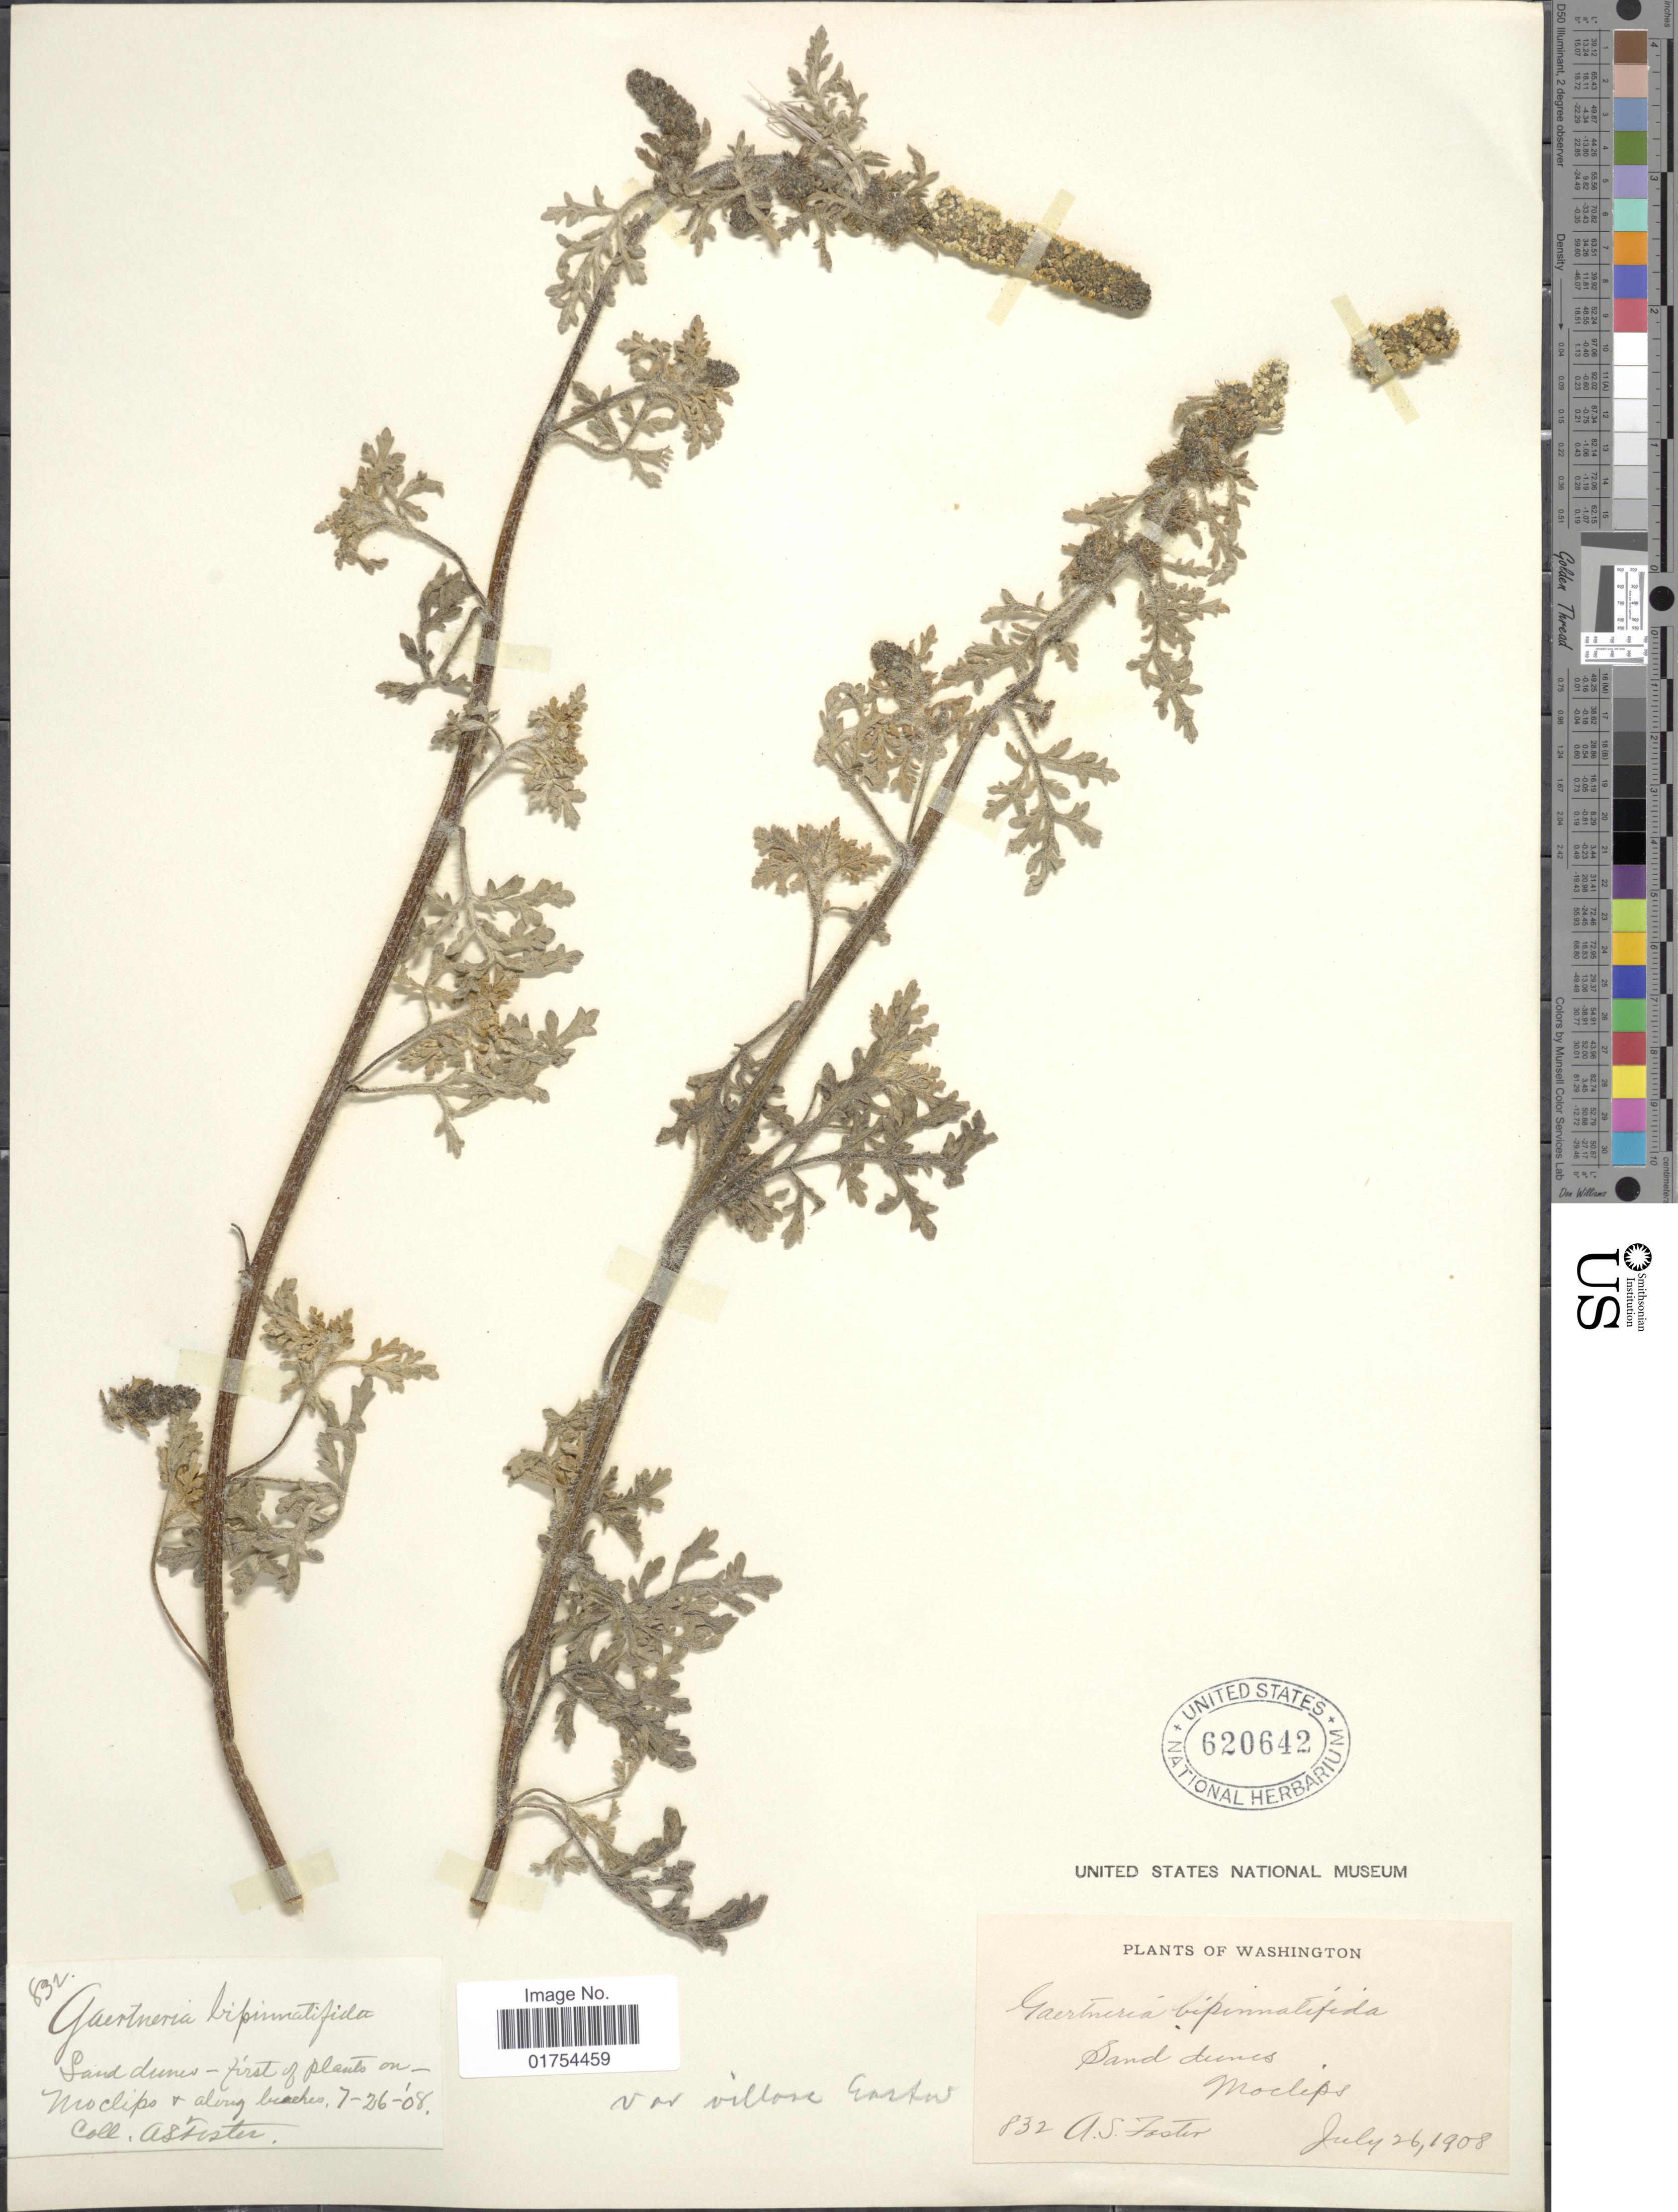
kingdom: Plantae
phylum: Tracheophyta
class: Magnoliopsida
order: Asterales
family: Asteraceae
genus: Franseria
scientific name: Franseria bipinnatifida subsp. villosa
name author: (Rydb.) Eastw.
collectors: A. S. Foster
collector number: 832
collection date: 1908-07-26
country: United States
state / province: Washington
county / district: Grays Harbor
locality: Moclips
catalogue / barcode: US 620642